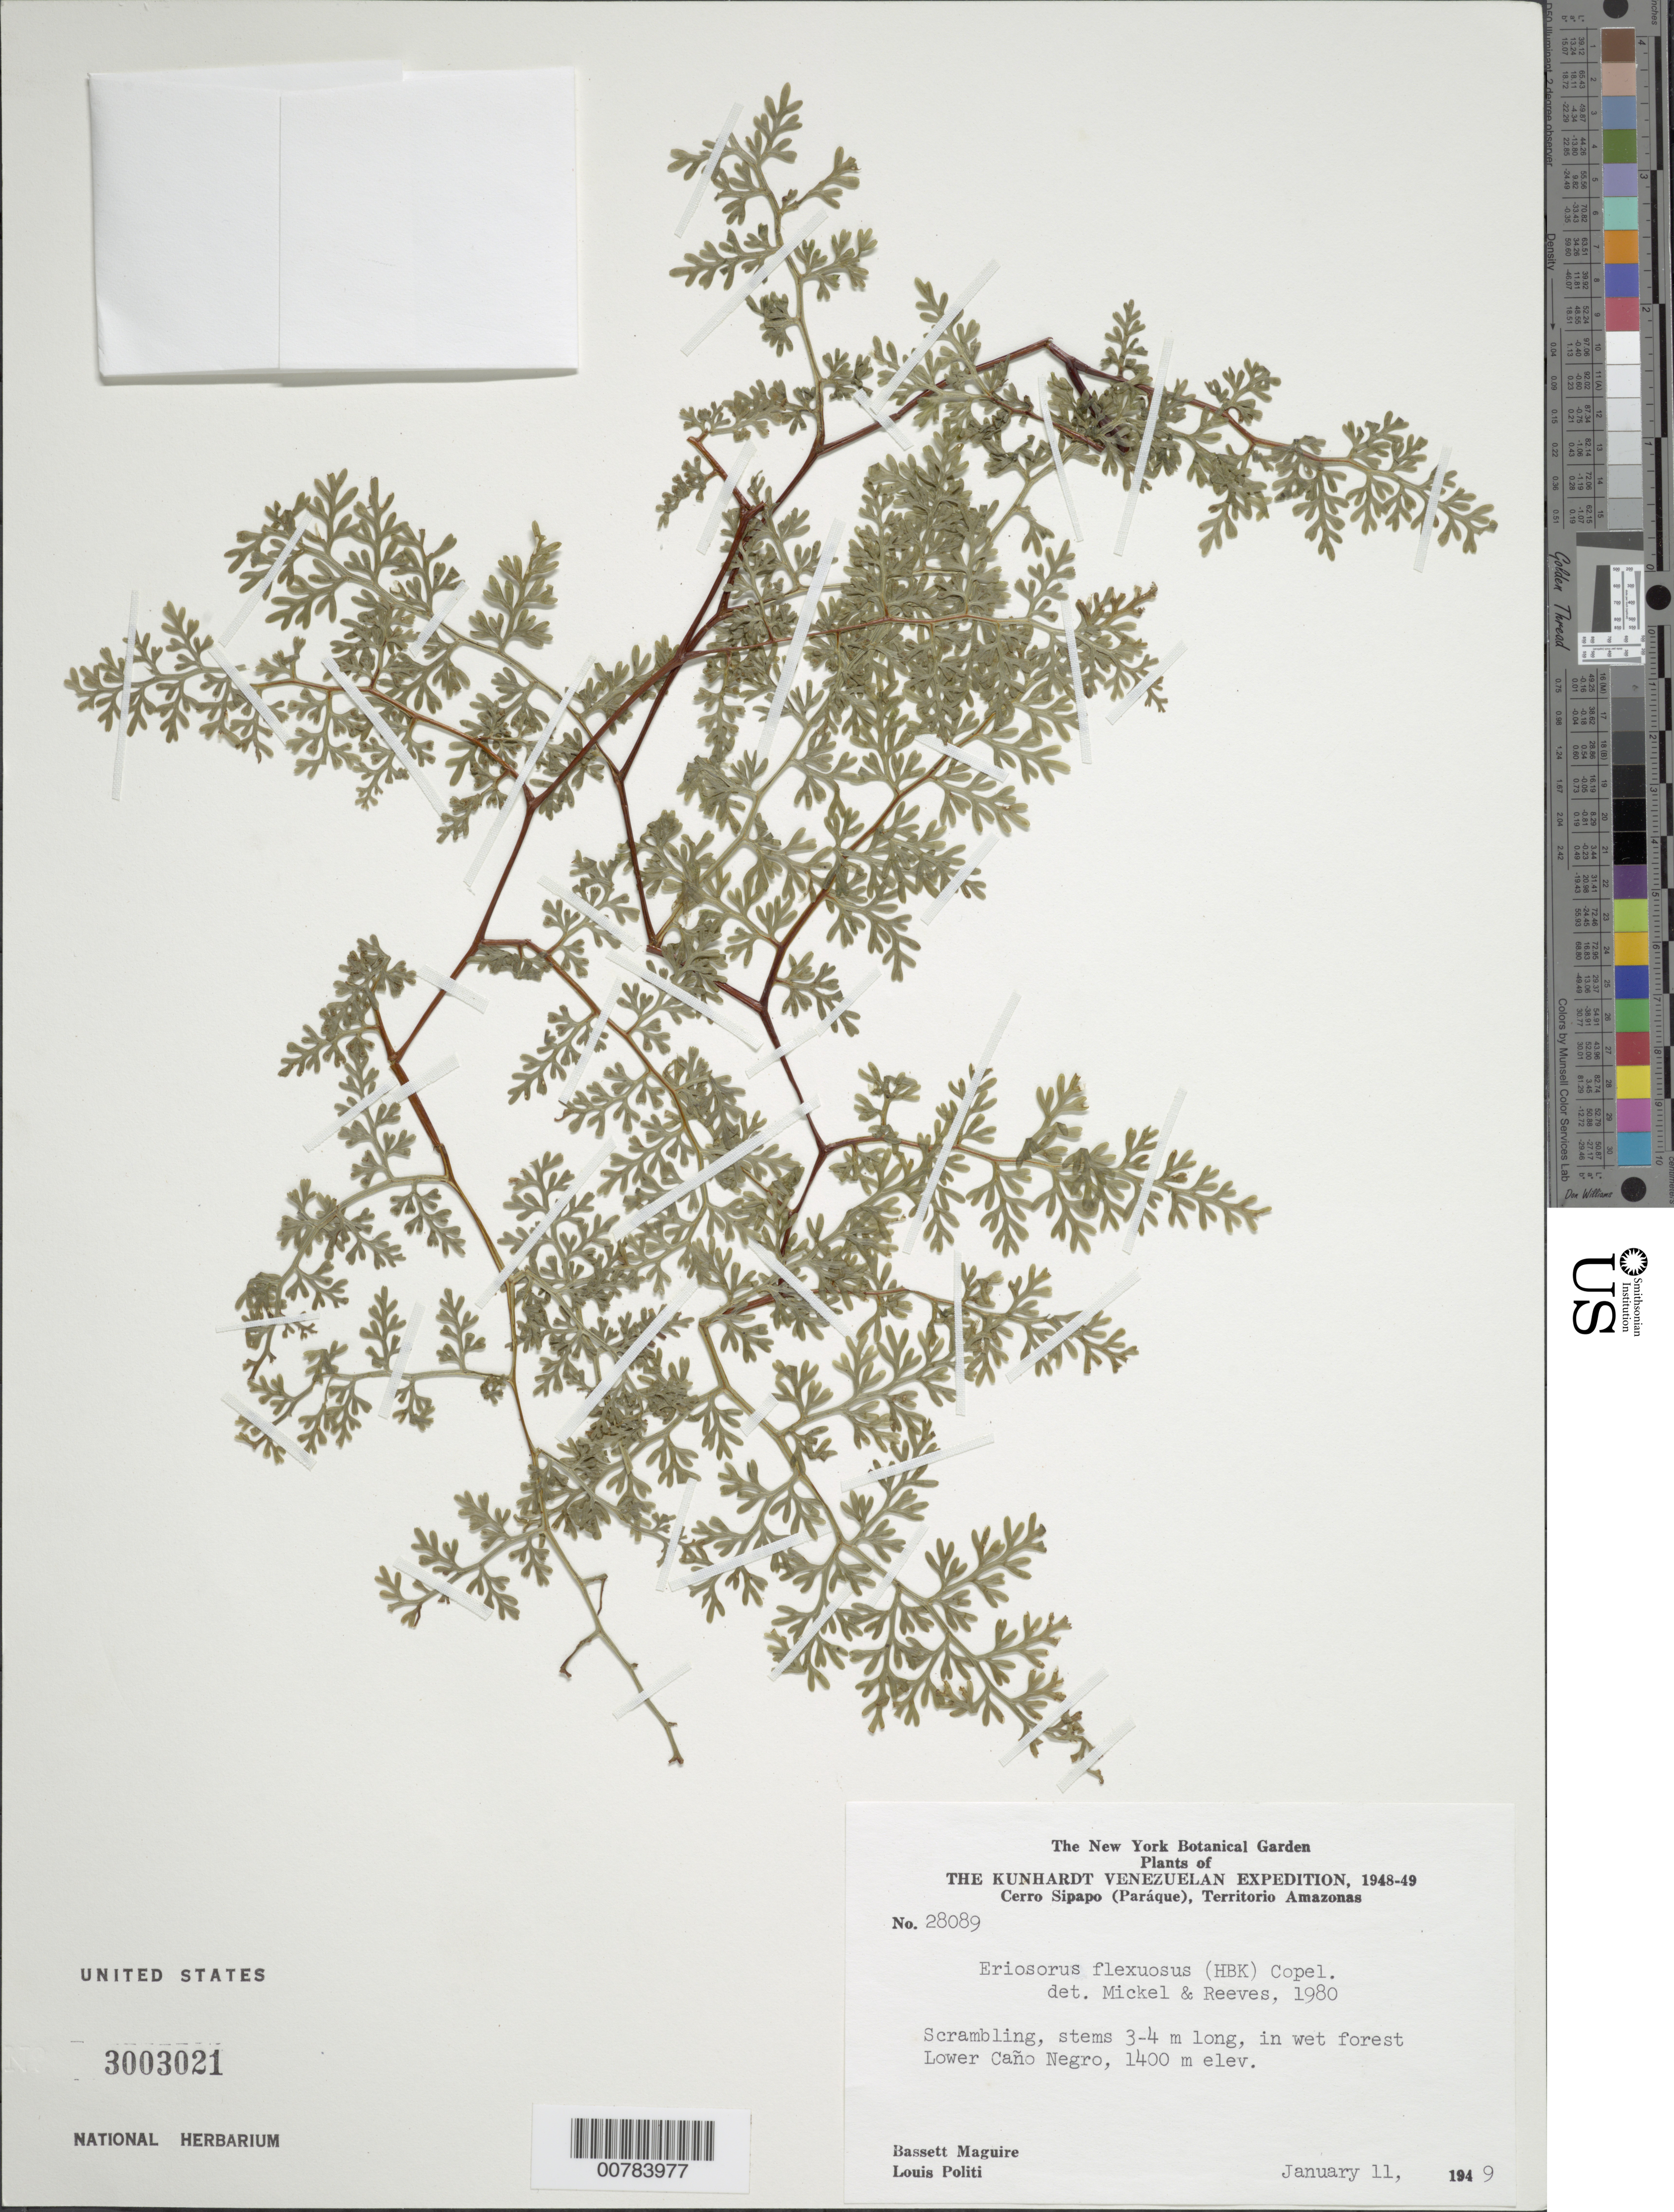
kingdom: Plantae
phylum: Tracheophyta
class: Polypodiopsida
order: Polypodiales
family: Pteridaceae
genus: Jamesonia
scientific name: Jamesonia flexuosa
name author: (Humb. & Bonpl.) Christenh.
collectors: B. Maguire & L. Politi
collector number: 28089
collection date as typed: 1-Jan-49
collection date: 1949-01-01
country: Venezuela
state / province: Amazonas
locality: Cerro Sipapo (Paráque), Lower Caño Negro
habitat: Wet forest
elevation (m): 1400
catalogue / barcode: US 3003021